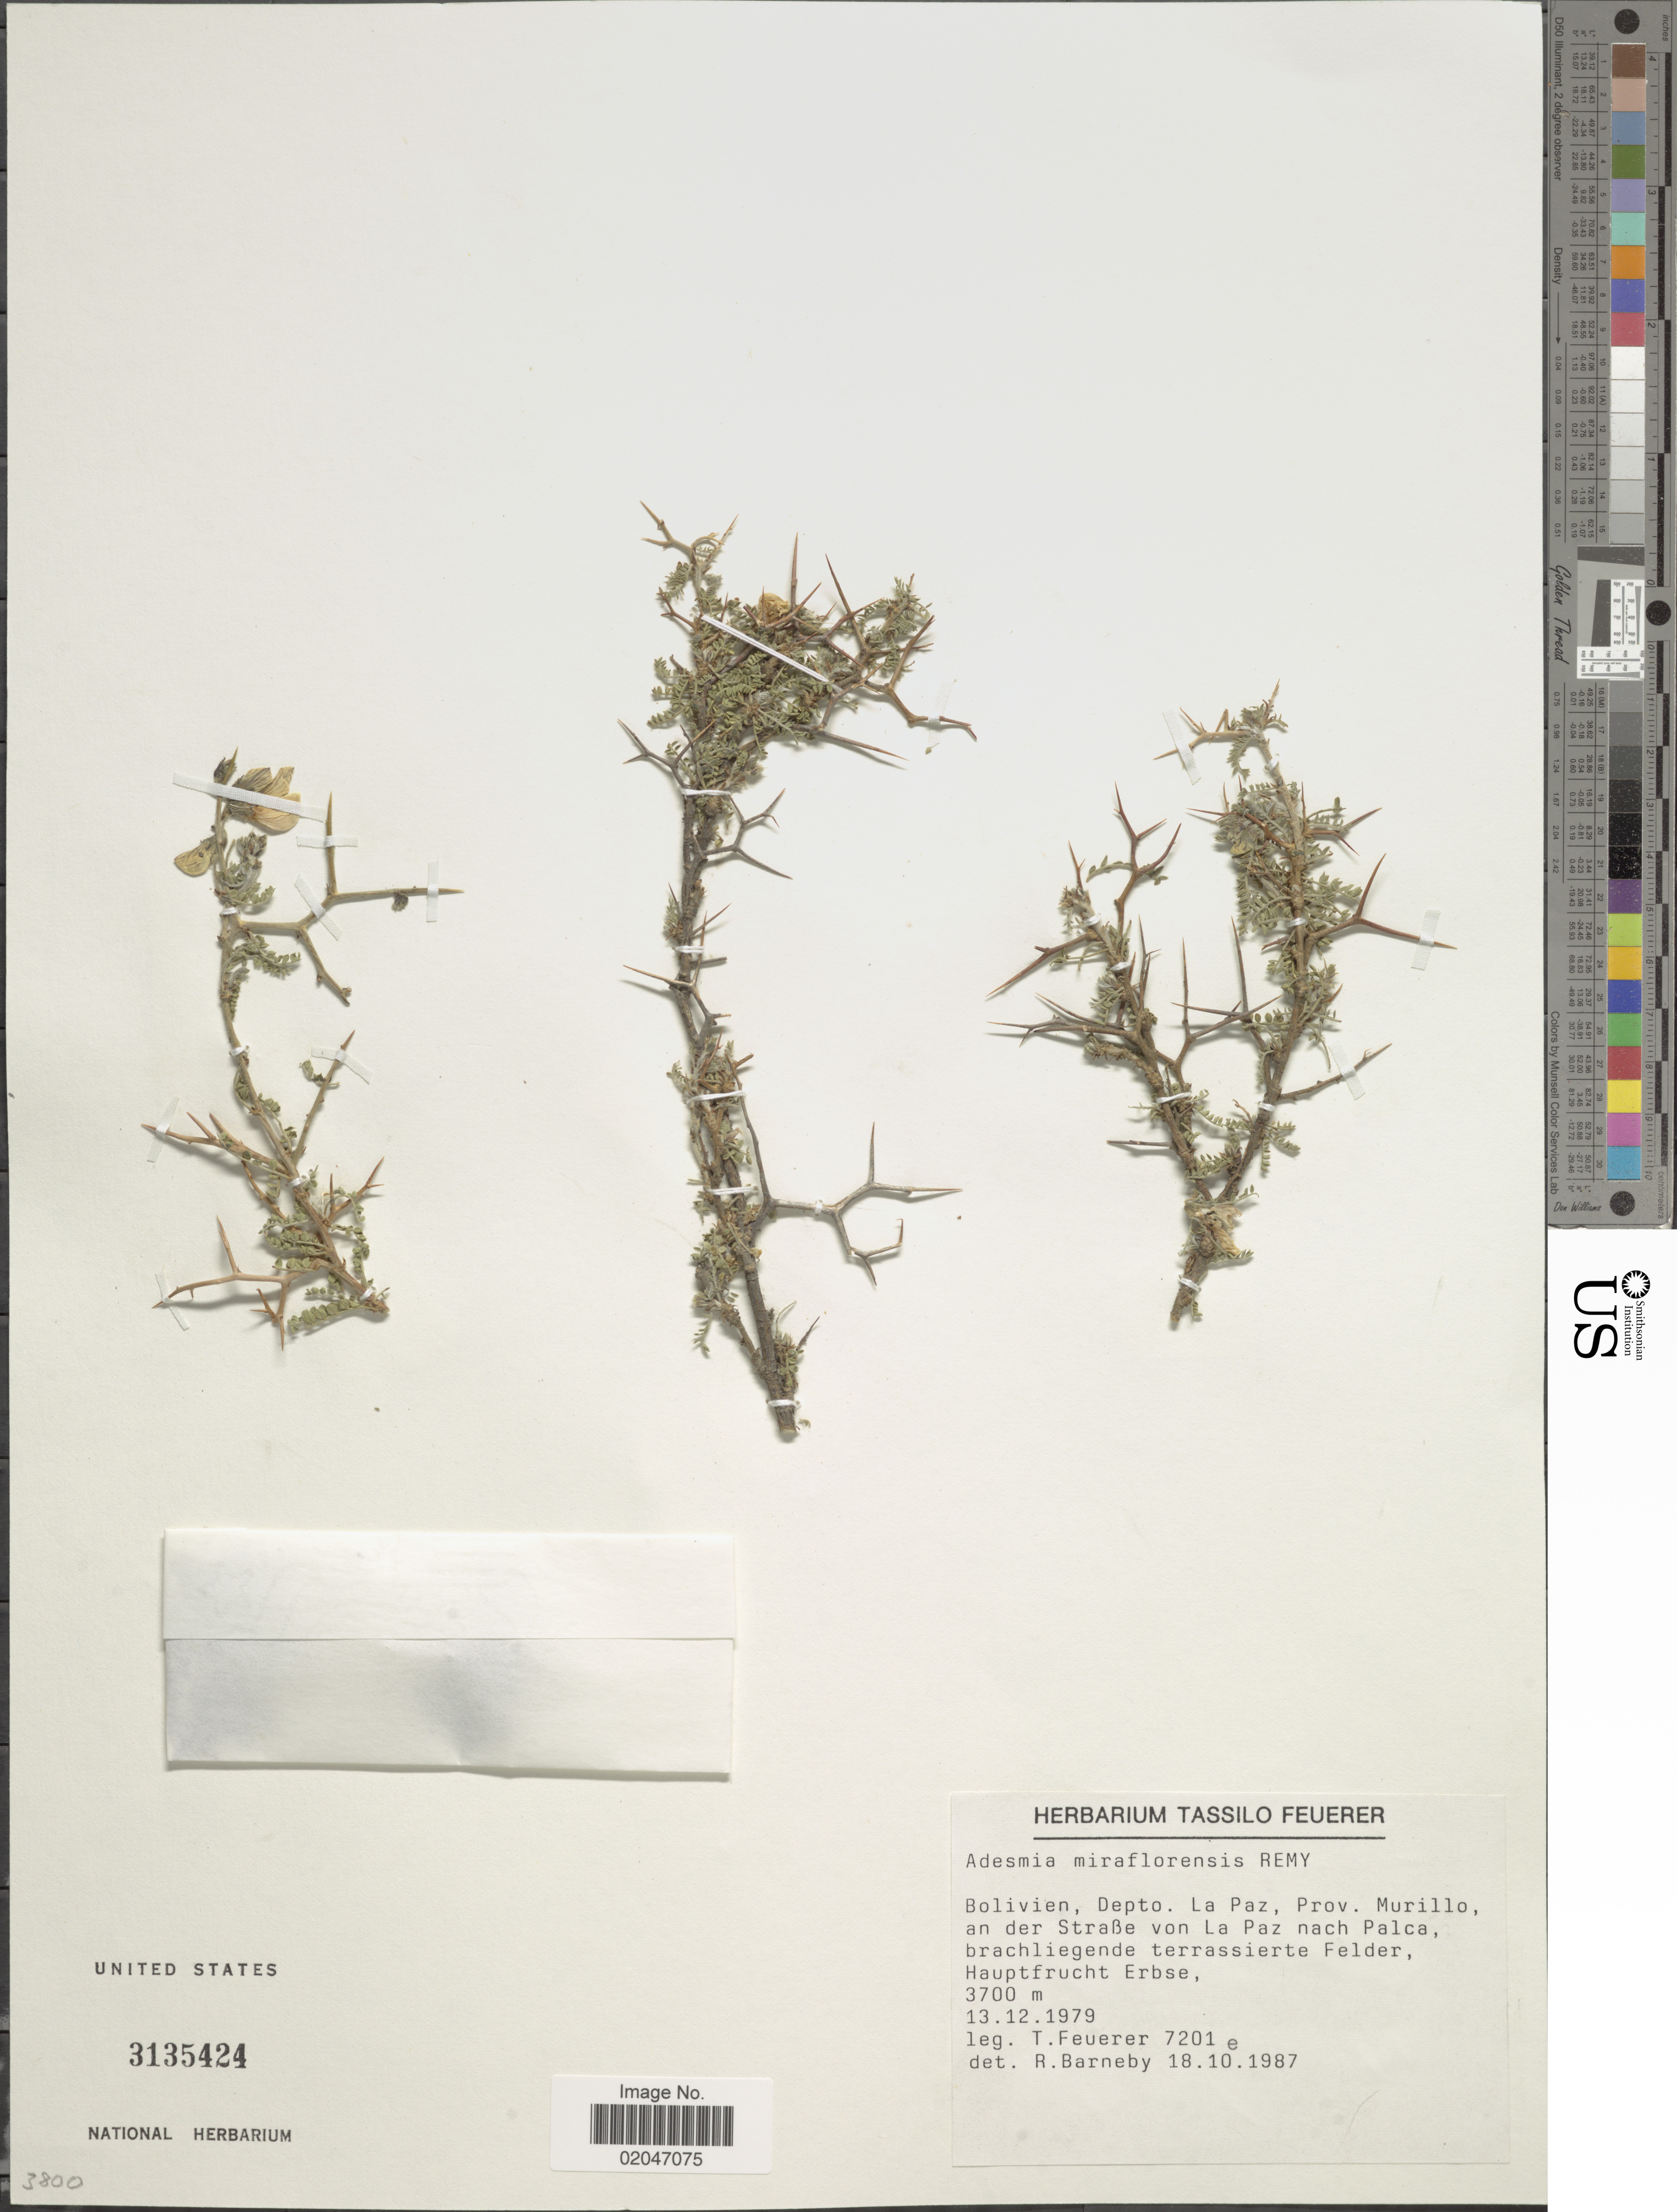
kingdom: Plantae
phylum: Tracheophyta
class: Magnoliopsida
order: Fabales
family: Fabaceae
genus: Adesmia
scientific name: Adesmia miraflorensis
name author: Remy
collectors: T. Feuerer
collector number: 7201e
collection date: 1979-12-13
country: Bolivia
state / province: La Paz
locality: Prov. Murillo, an der Strasse von La Paz nach Palca, brachliegende terrassierte Felder, Hauptfrucht Erbse.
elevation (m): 3700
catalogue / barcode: US 3135424